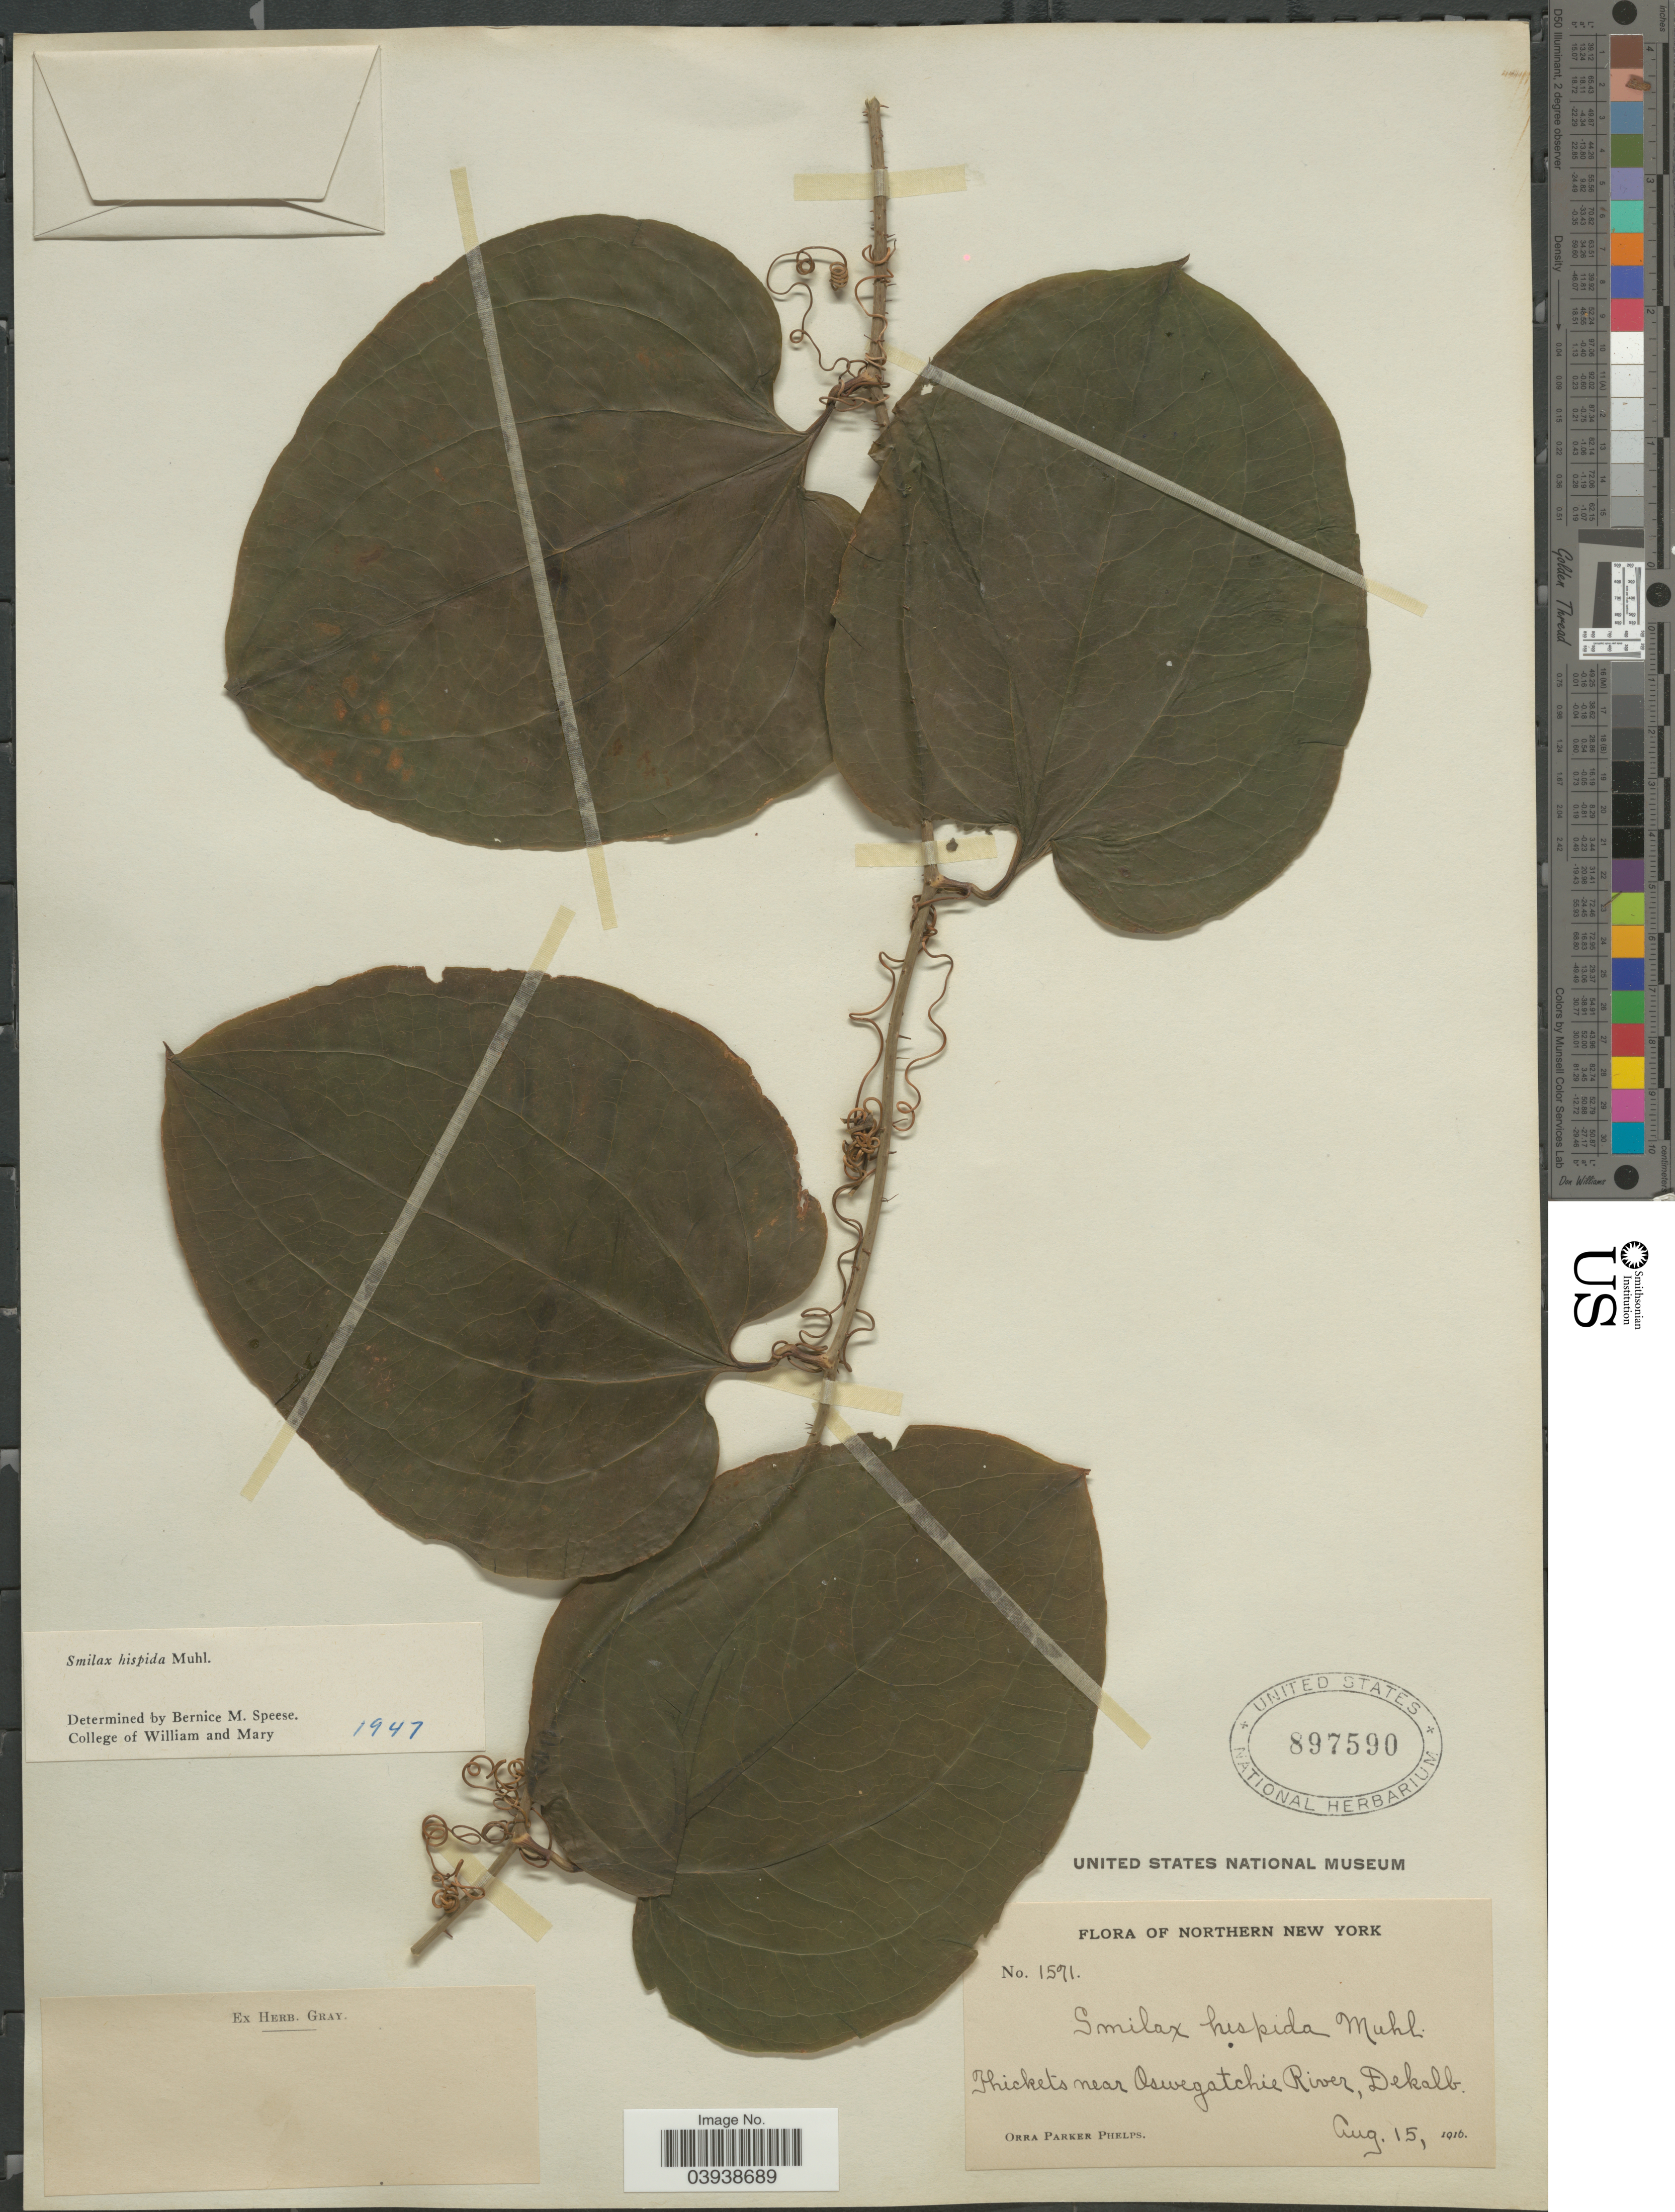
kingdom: Plantae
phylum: Tracheophyta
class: Liliopsida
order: Liliales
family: Smilacaceae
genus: Smilax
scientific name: Smilax hispida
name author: Raf.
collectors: O. P. Phelps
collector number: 1571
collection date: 1916-08-15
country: United States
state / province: New York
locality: Northern New York. Near Oswegatchie River, Dekalb.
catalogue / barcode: US 897590